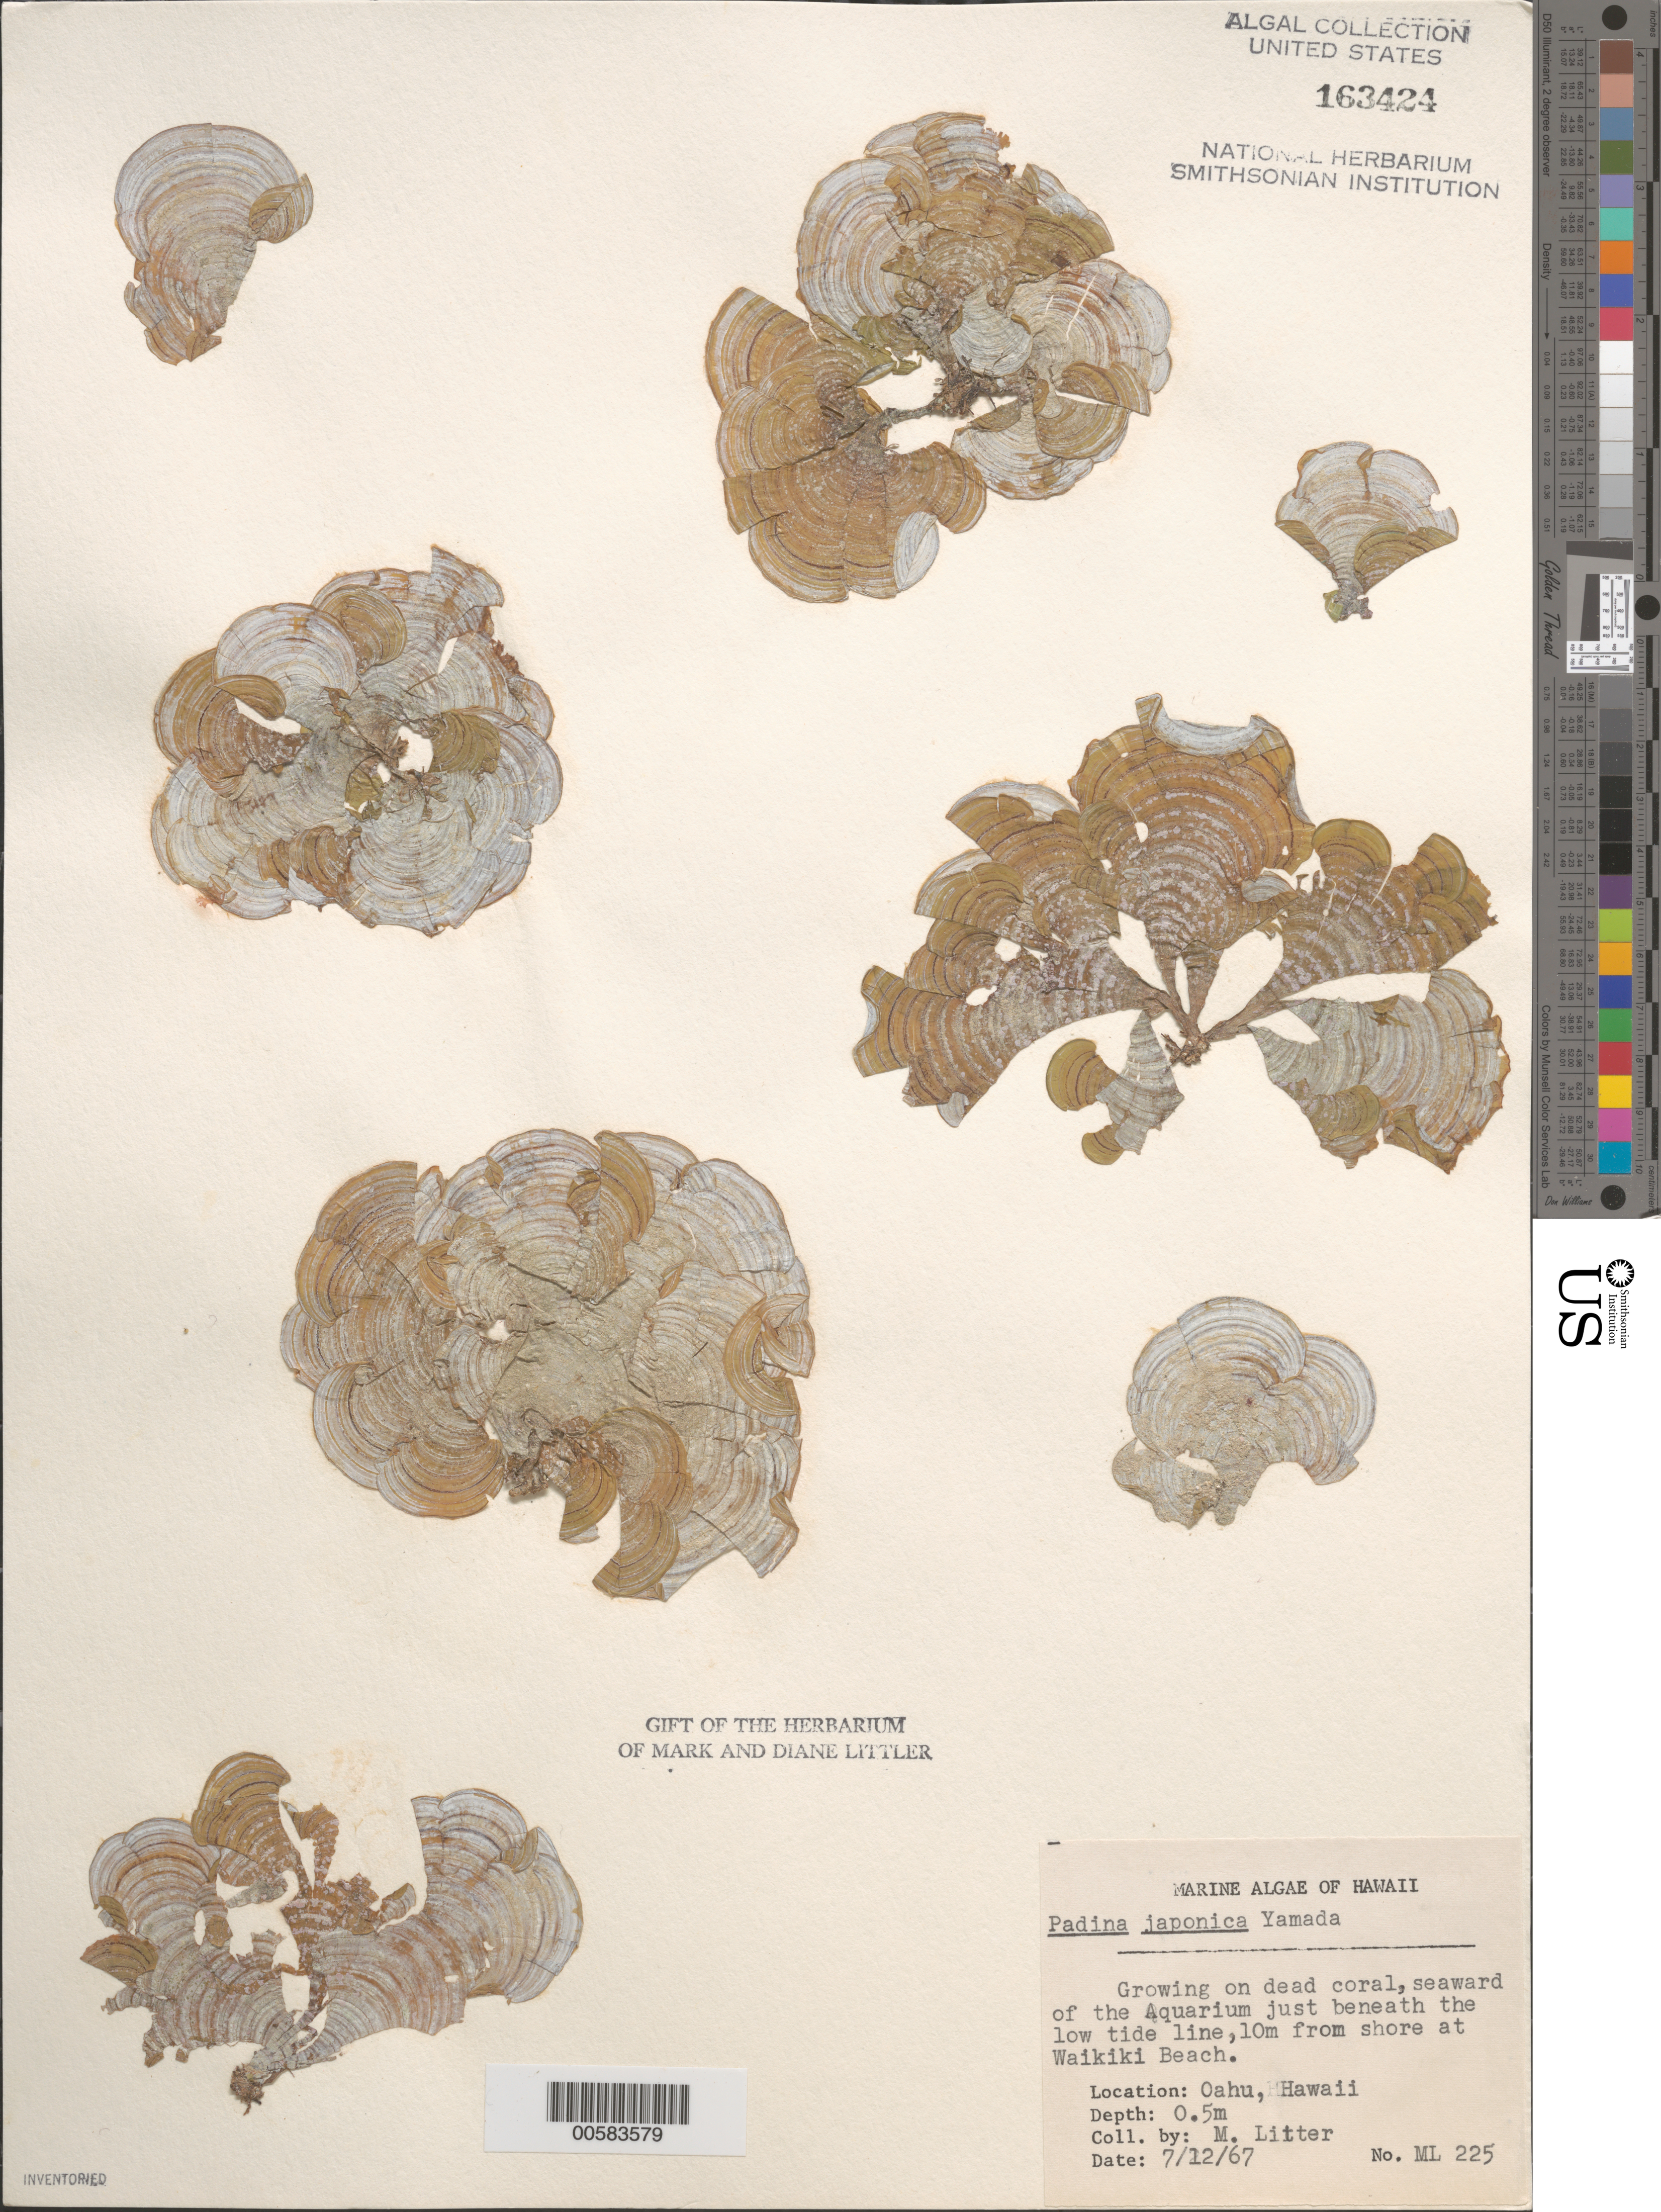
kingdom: Chromista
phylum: Ochrophyta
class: Phaeophyceae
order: Dictyotales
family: Dictyotaceae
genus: Padina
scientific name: Padina japonica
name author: Yamada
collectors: M. M. Littler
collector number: ML 225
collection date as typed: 12 Jul 1967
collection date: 1967-07-12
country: United States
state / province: Hawaii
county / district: Honolulu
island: Oahu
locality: Waikiki Beach near Aquarium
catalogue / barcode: US 163424